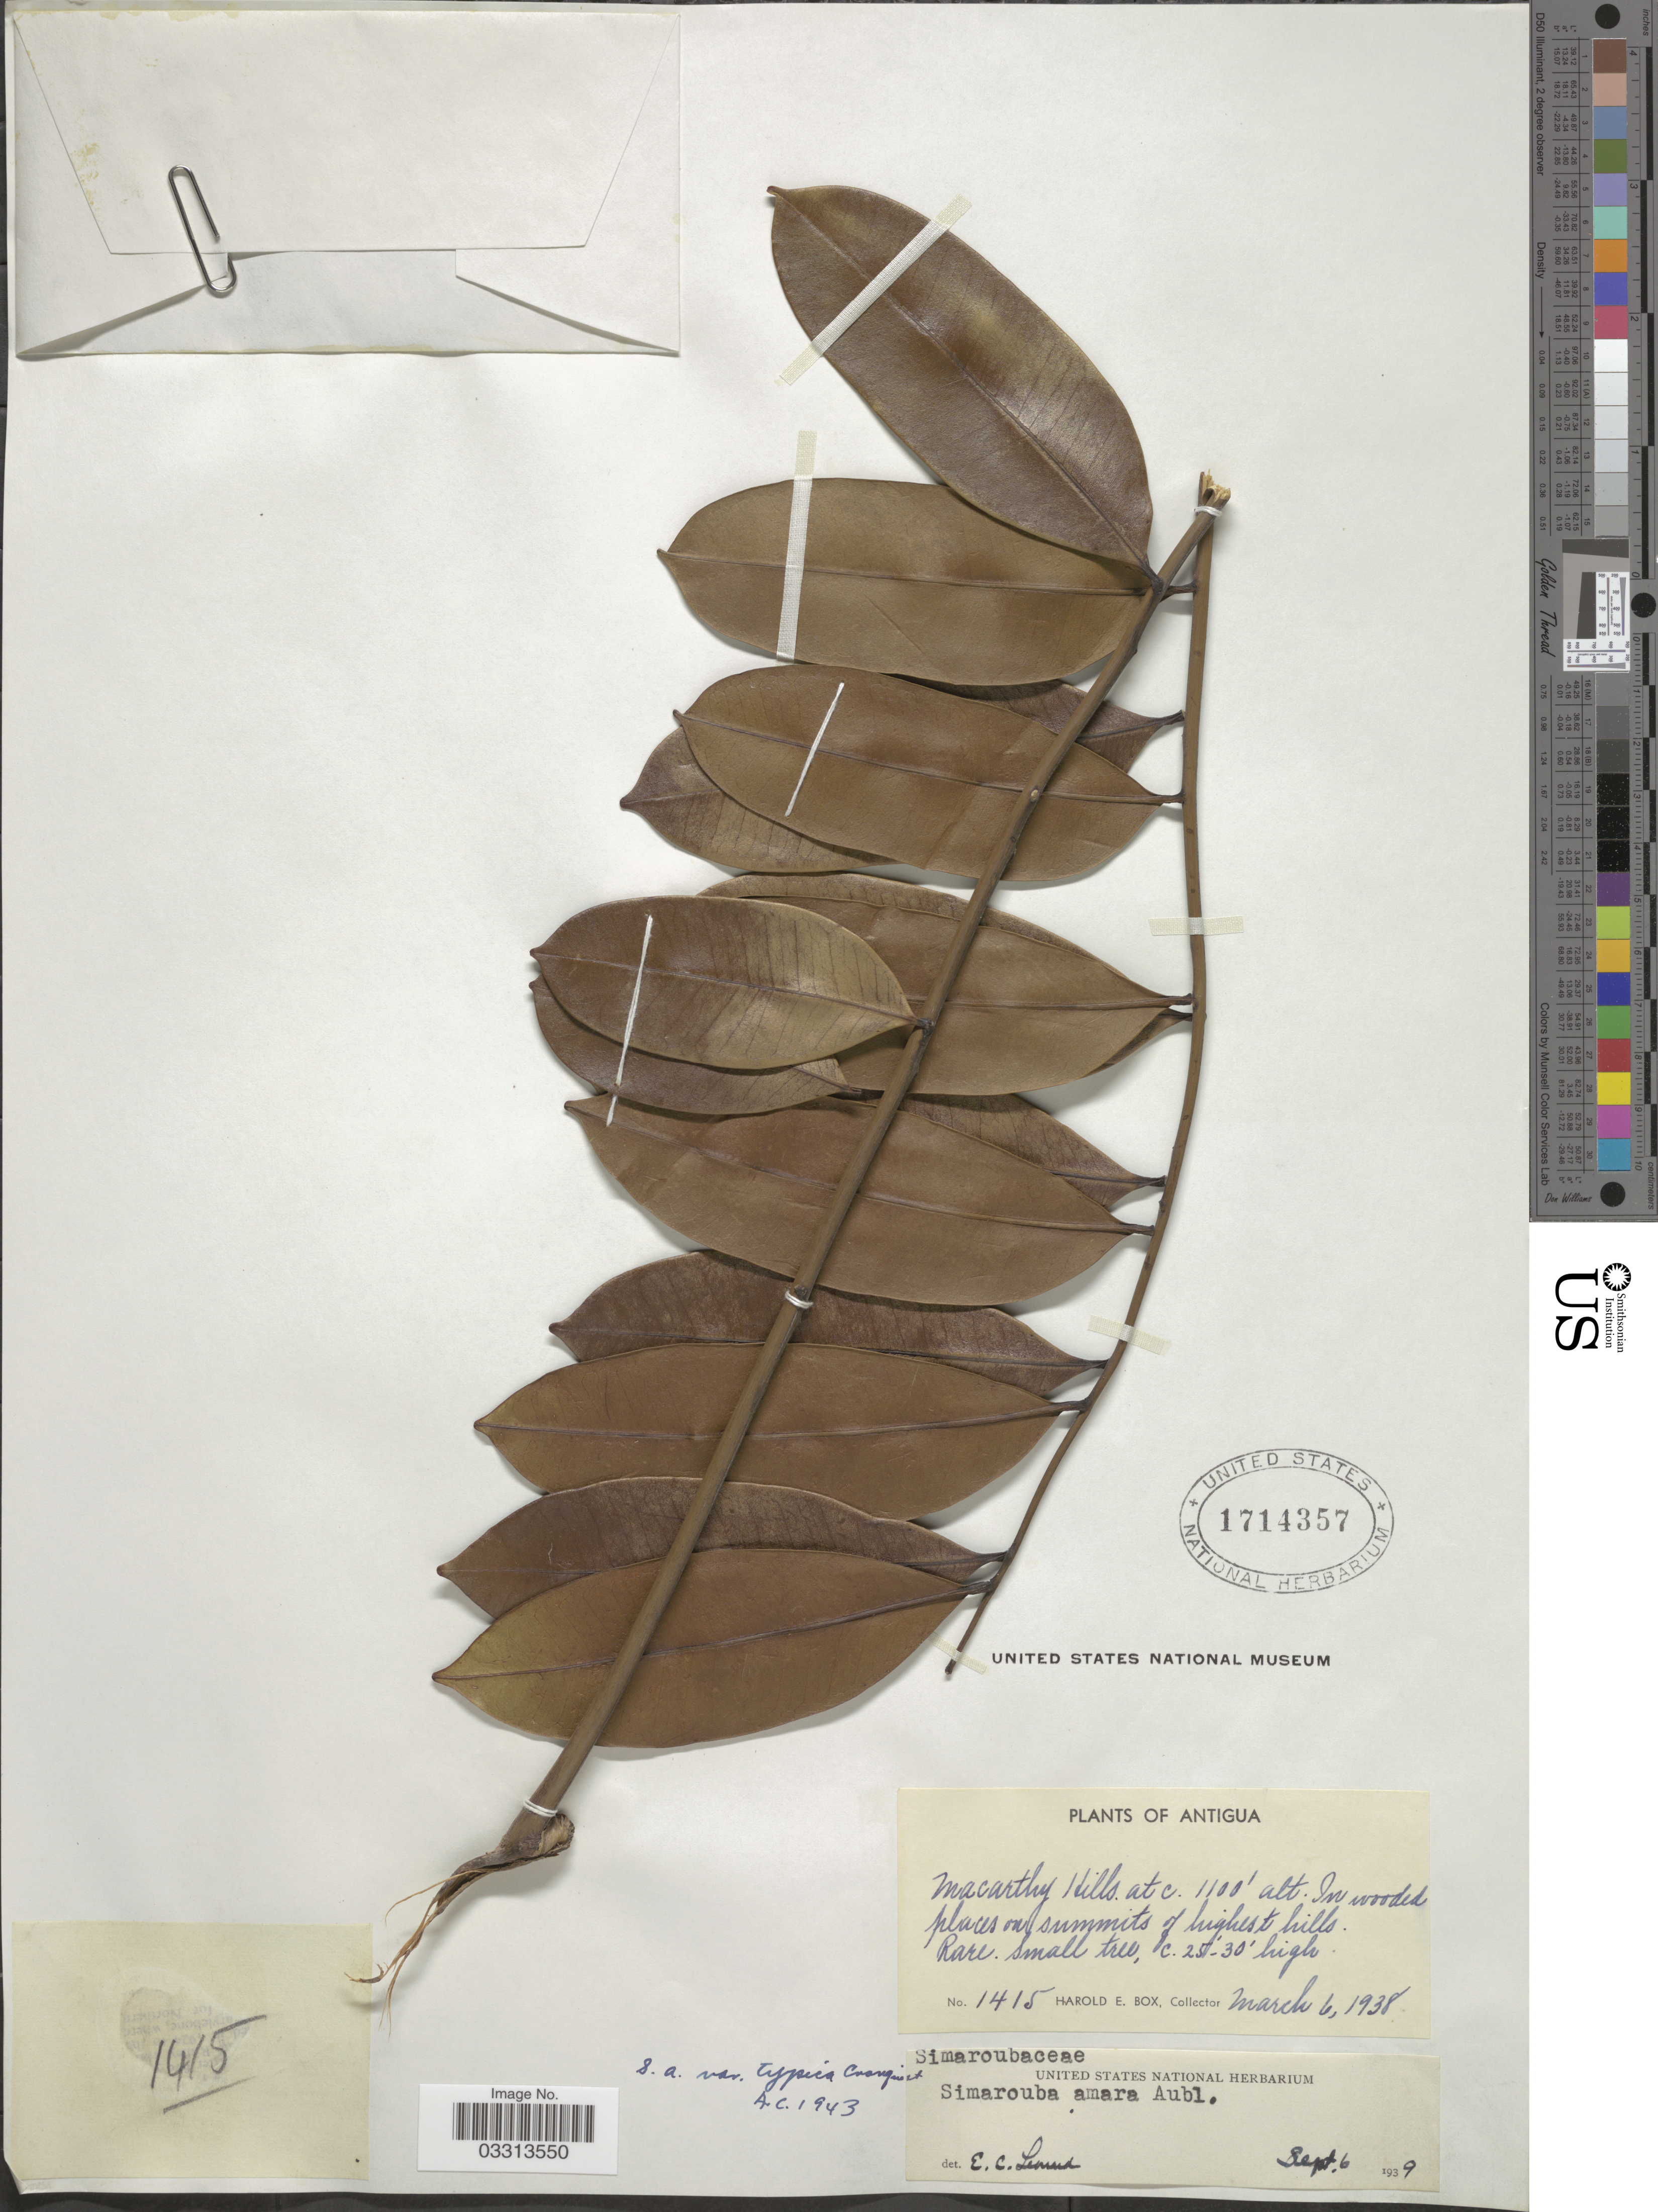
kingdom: Plantae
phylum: Tracheophyta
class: Magnoliopsida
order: Sapindales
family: Simaroubaceae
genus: Simarouba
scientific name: Simarouba amara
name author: Aubl.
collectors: H. E. Box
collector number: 1415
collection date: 1938-03-06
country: Antigua and Barbuda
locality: Antigua, Macarthy Hills.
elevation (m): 335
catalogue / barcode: US 1714357